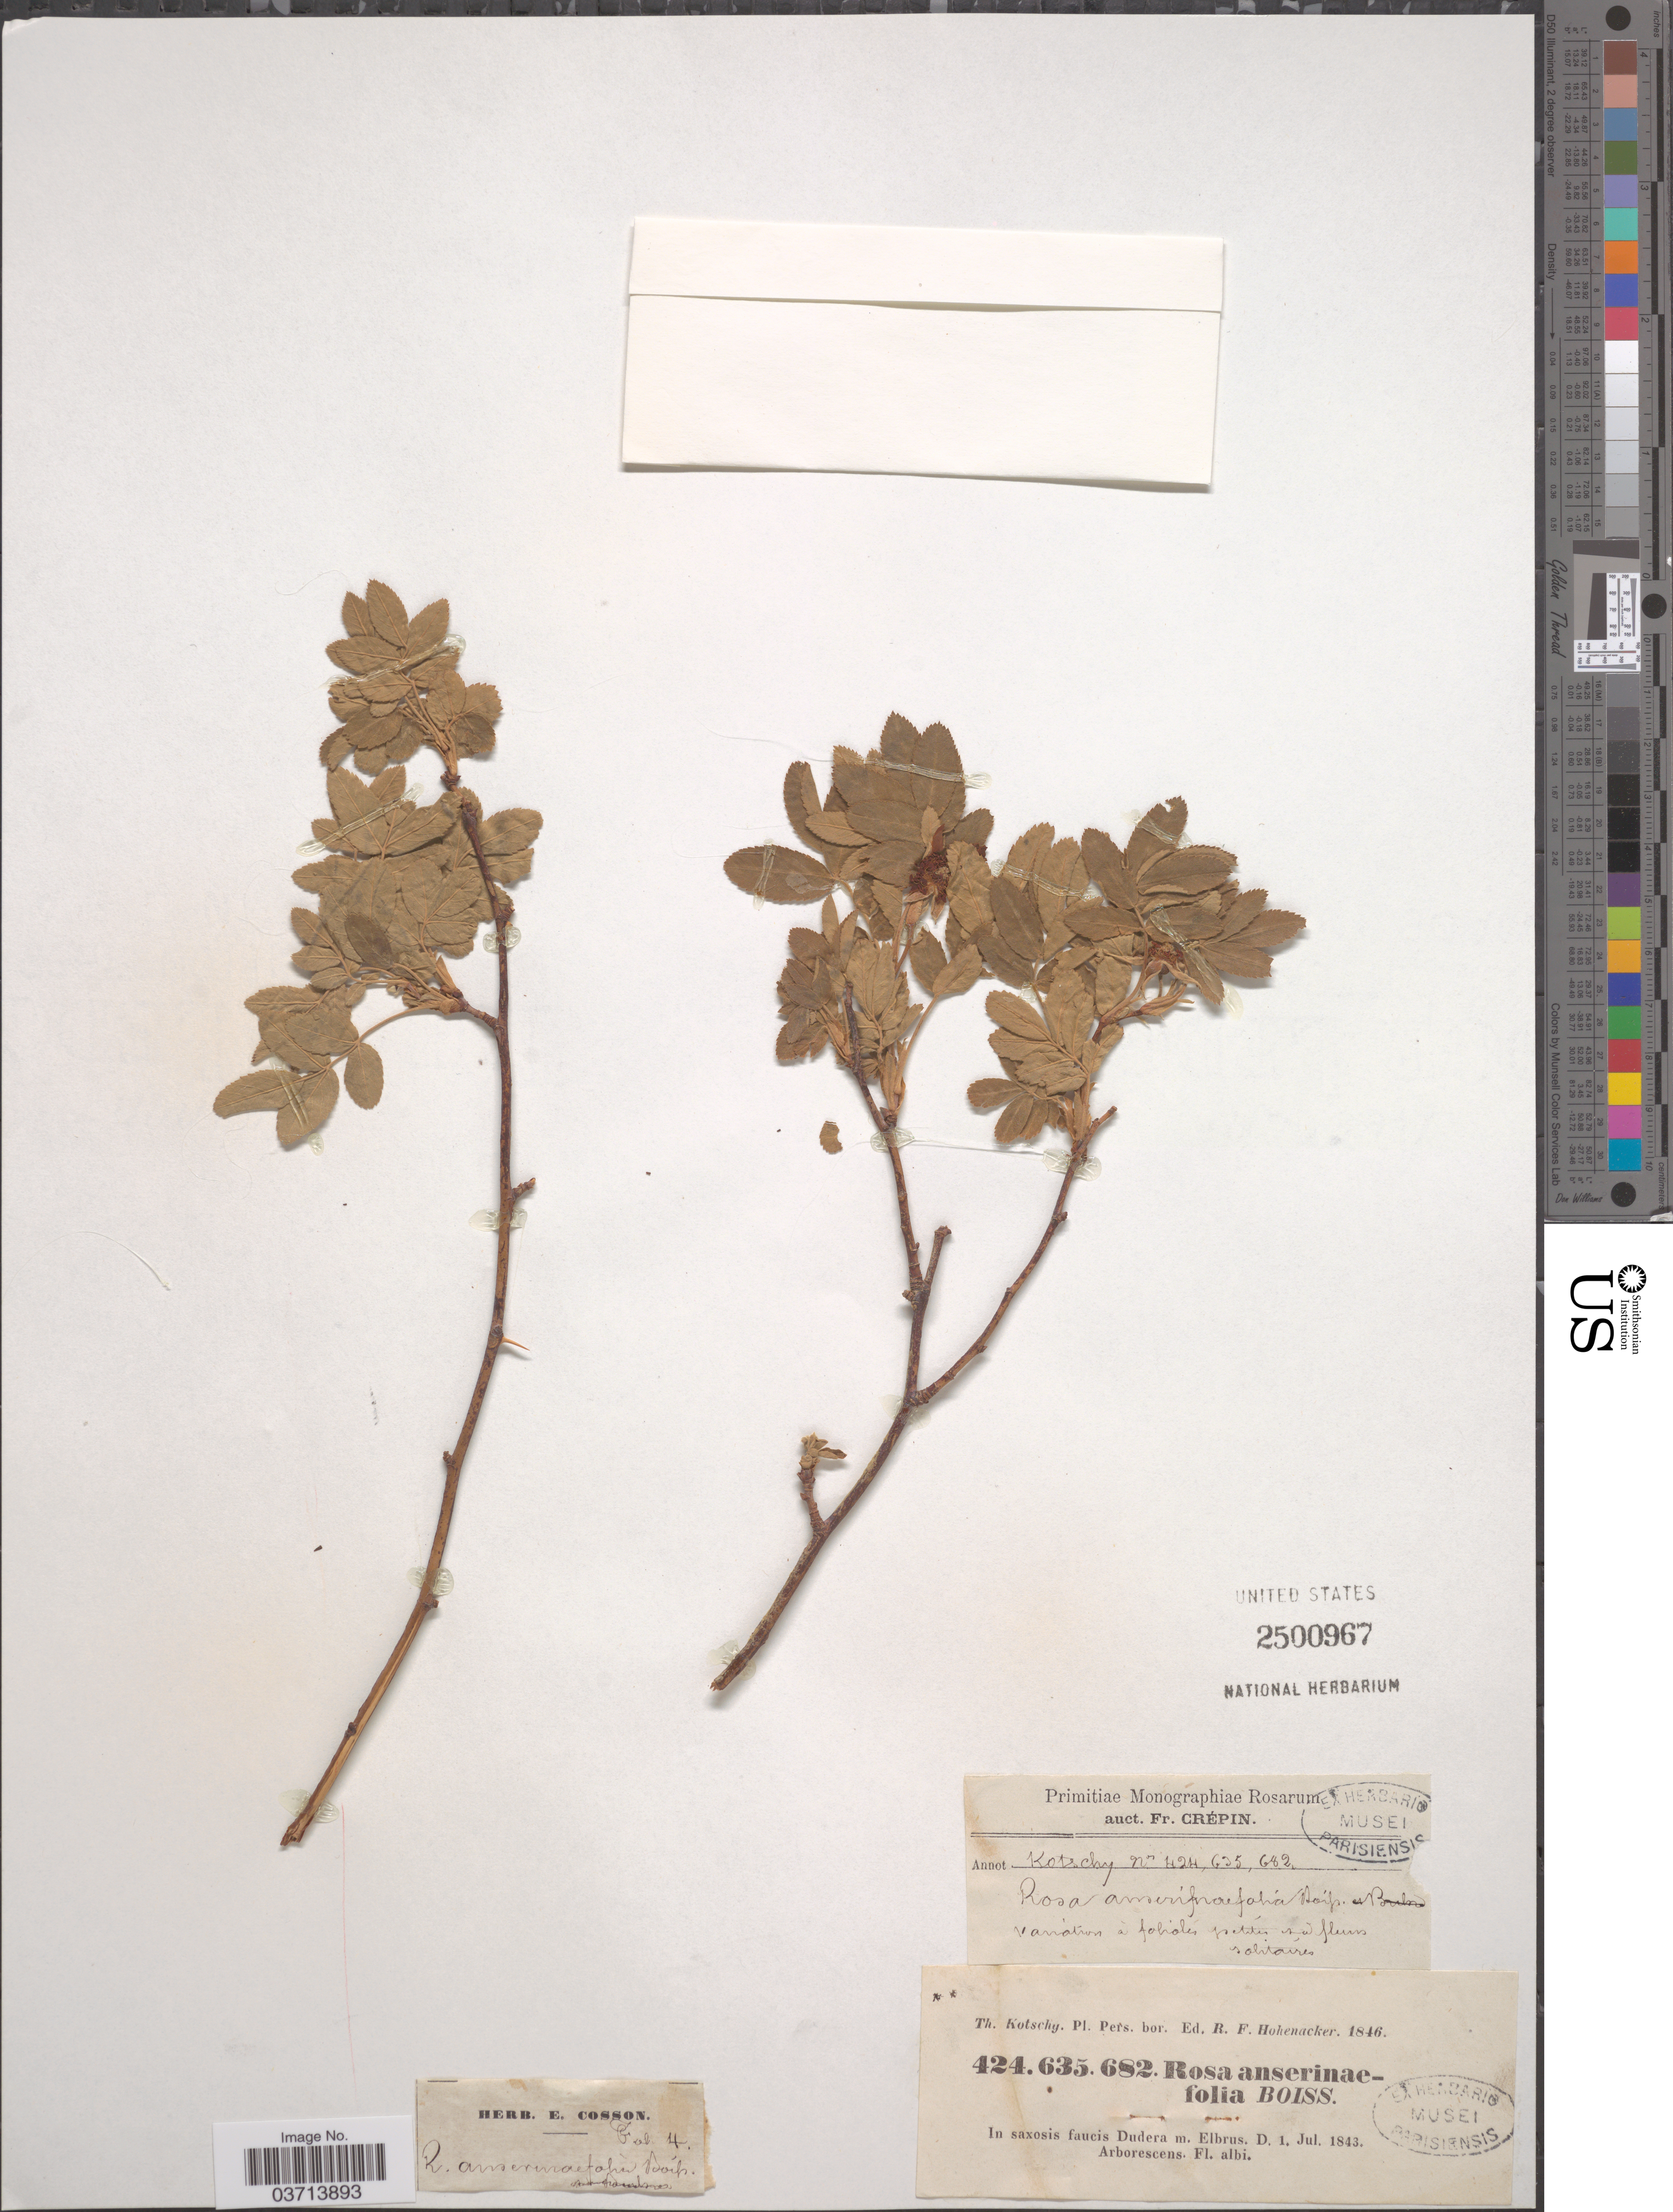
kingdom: Plantae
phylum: Tracheophyta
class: Magnoliopsida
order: Rosales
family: Rosaceae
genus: Rosa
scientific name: Rosa anserinifolia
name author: Boiss.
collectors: K. G. Kotschy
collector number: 424/635/682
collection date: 1843-07-01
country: Iran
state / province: Alborz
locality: In saxosis faucis Dudera m. Elbrus.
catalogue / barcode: US 2500967